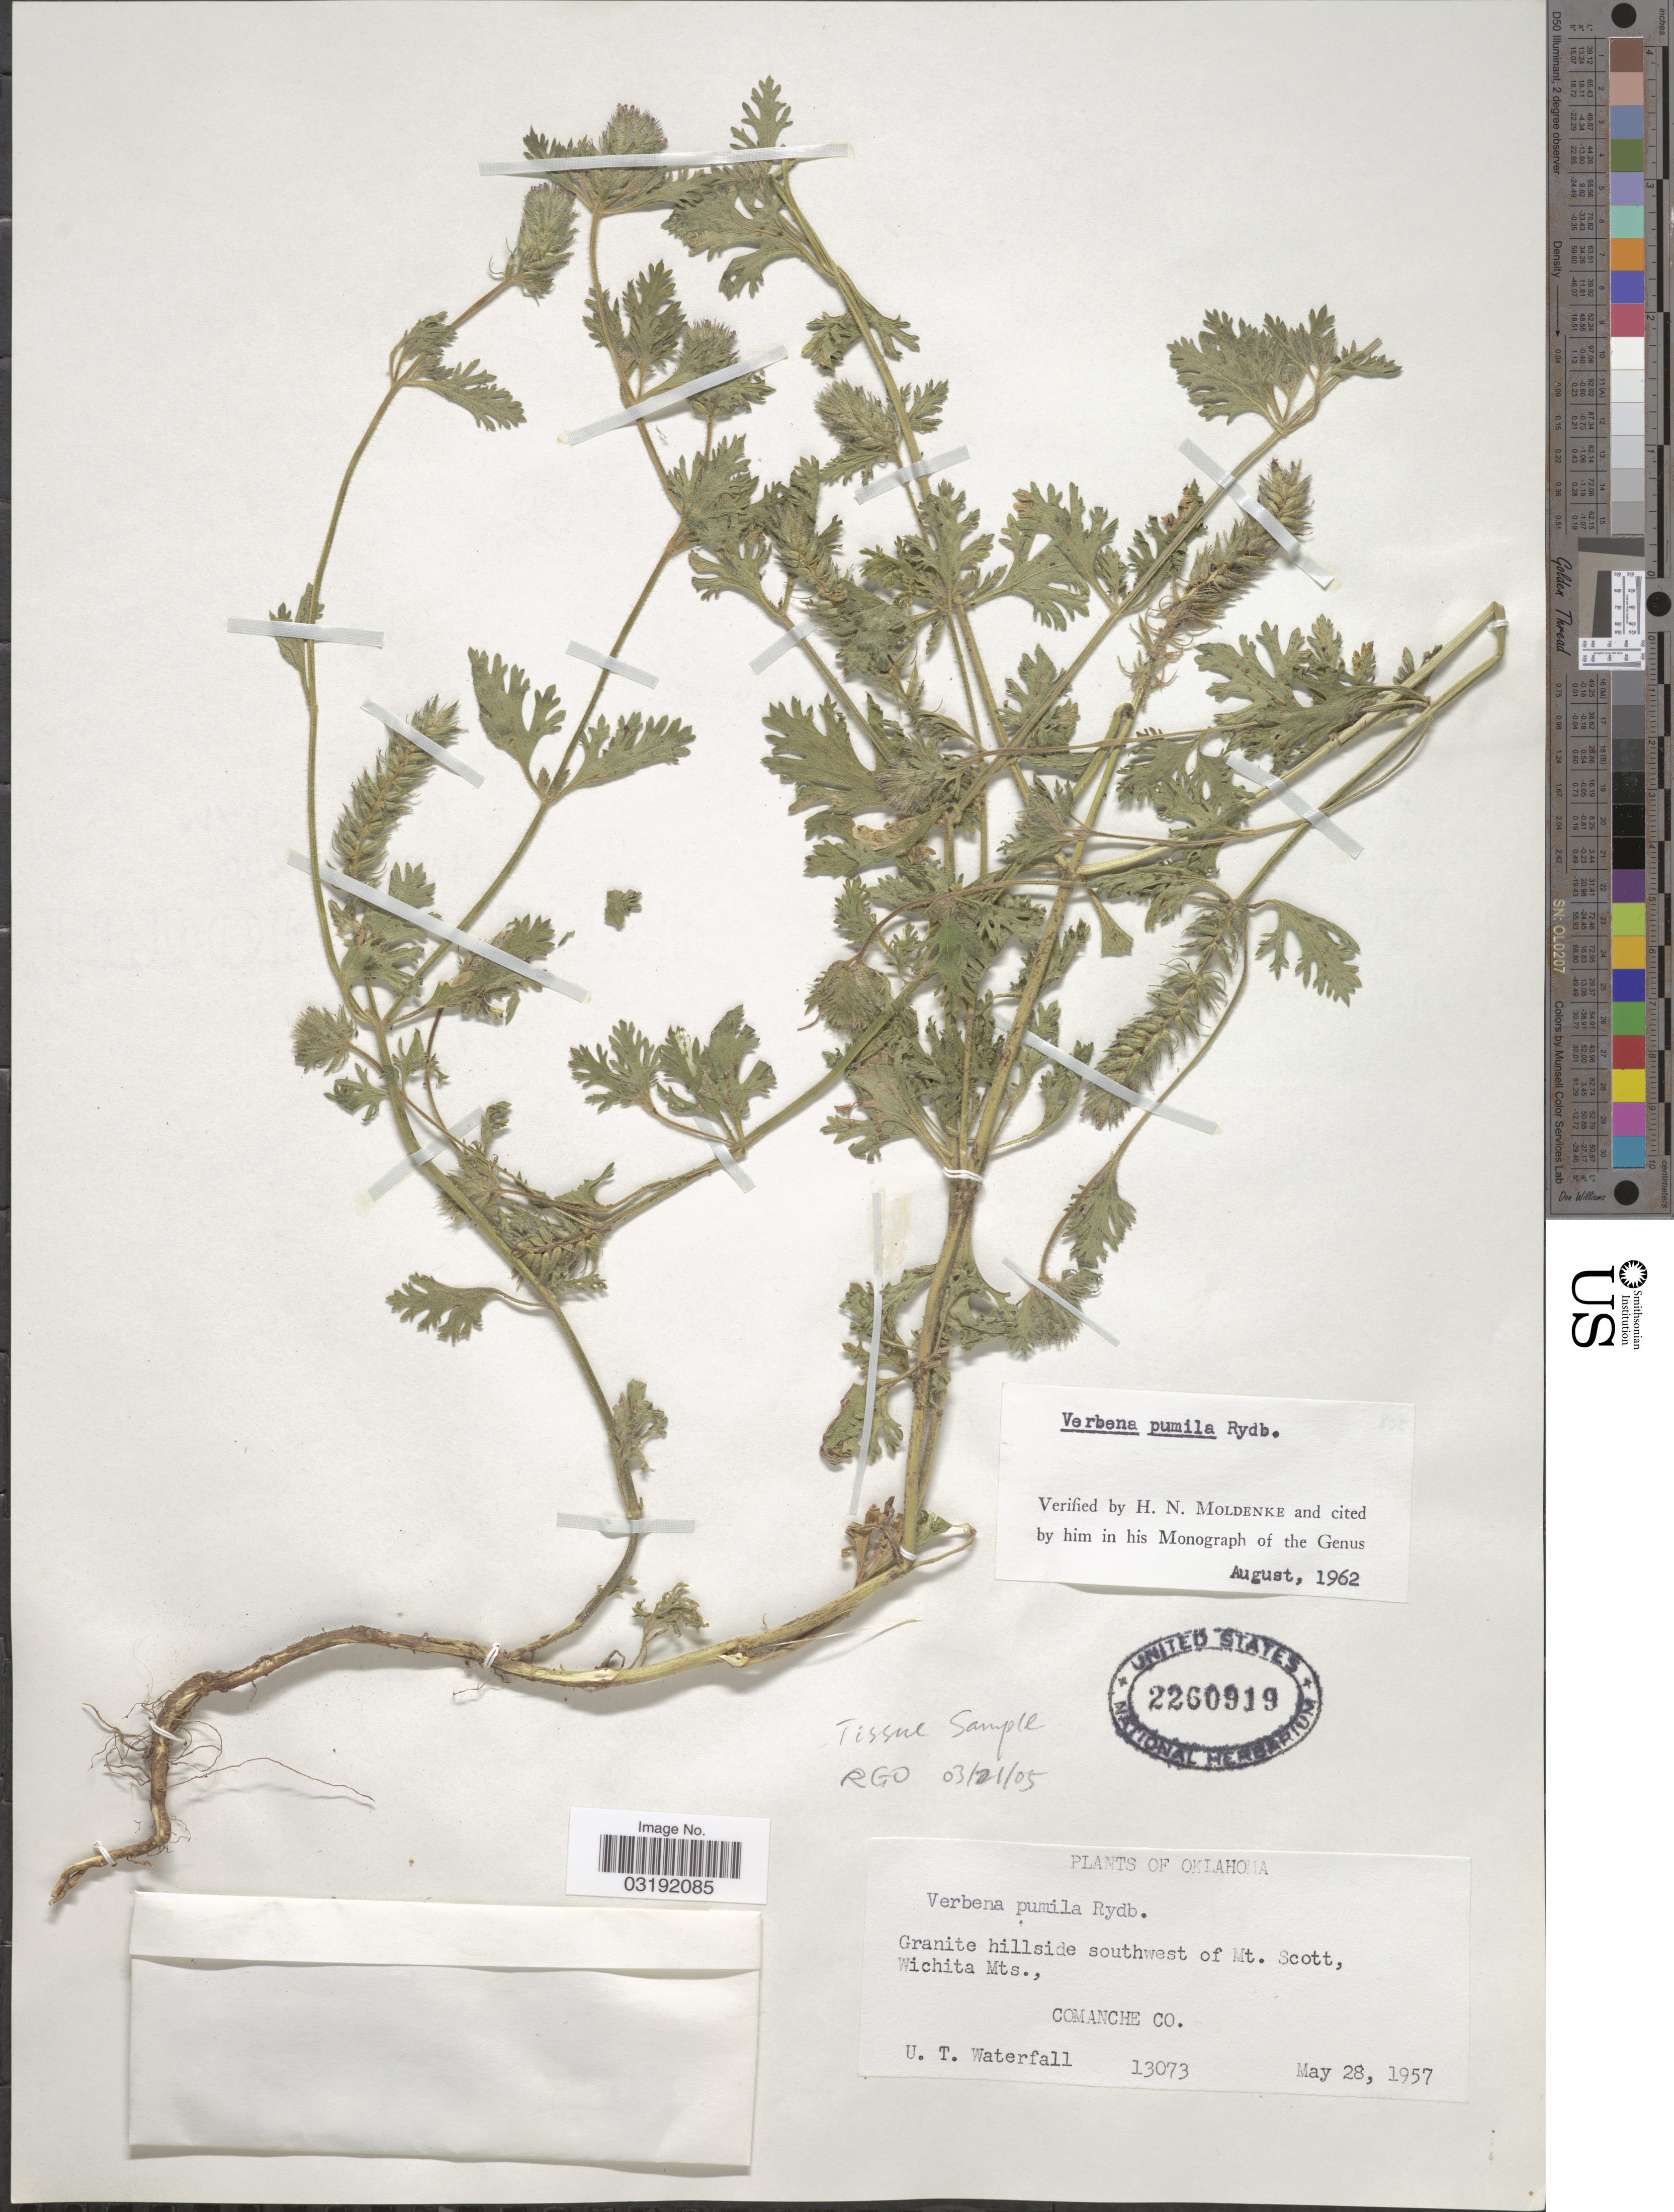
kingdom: Plantae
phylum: Tracheophyta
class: Magnoliopsida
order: Lamiales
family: Verbenaceae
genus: Verbena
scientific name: Verbena pumila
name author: Rydb.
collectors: U. T. Waterfall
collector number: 13073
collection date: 1957-05-28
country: United States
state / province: Oklahoma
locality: Granite hillside southwest of Mt. Scott, Wichita Mts., Comanche Co.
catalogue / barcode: US 2260919